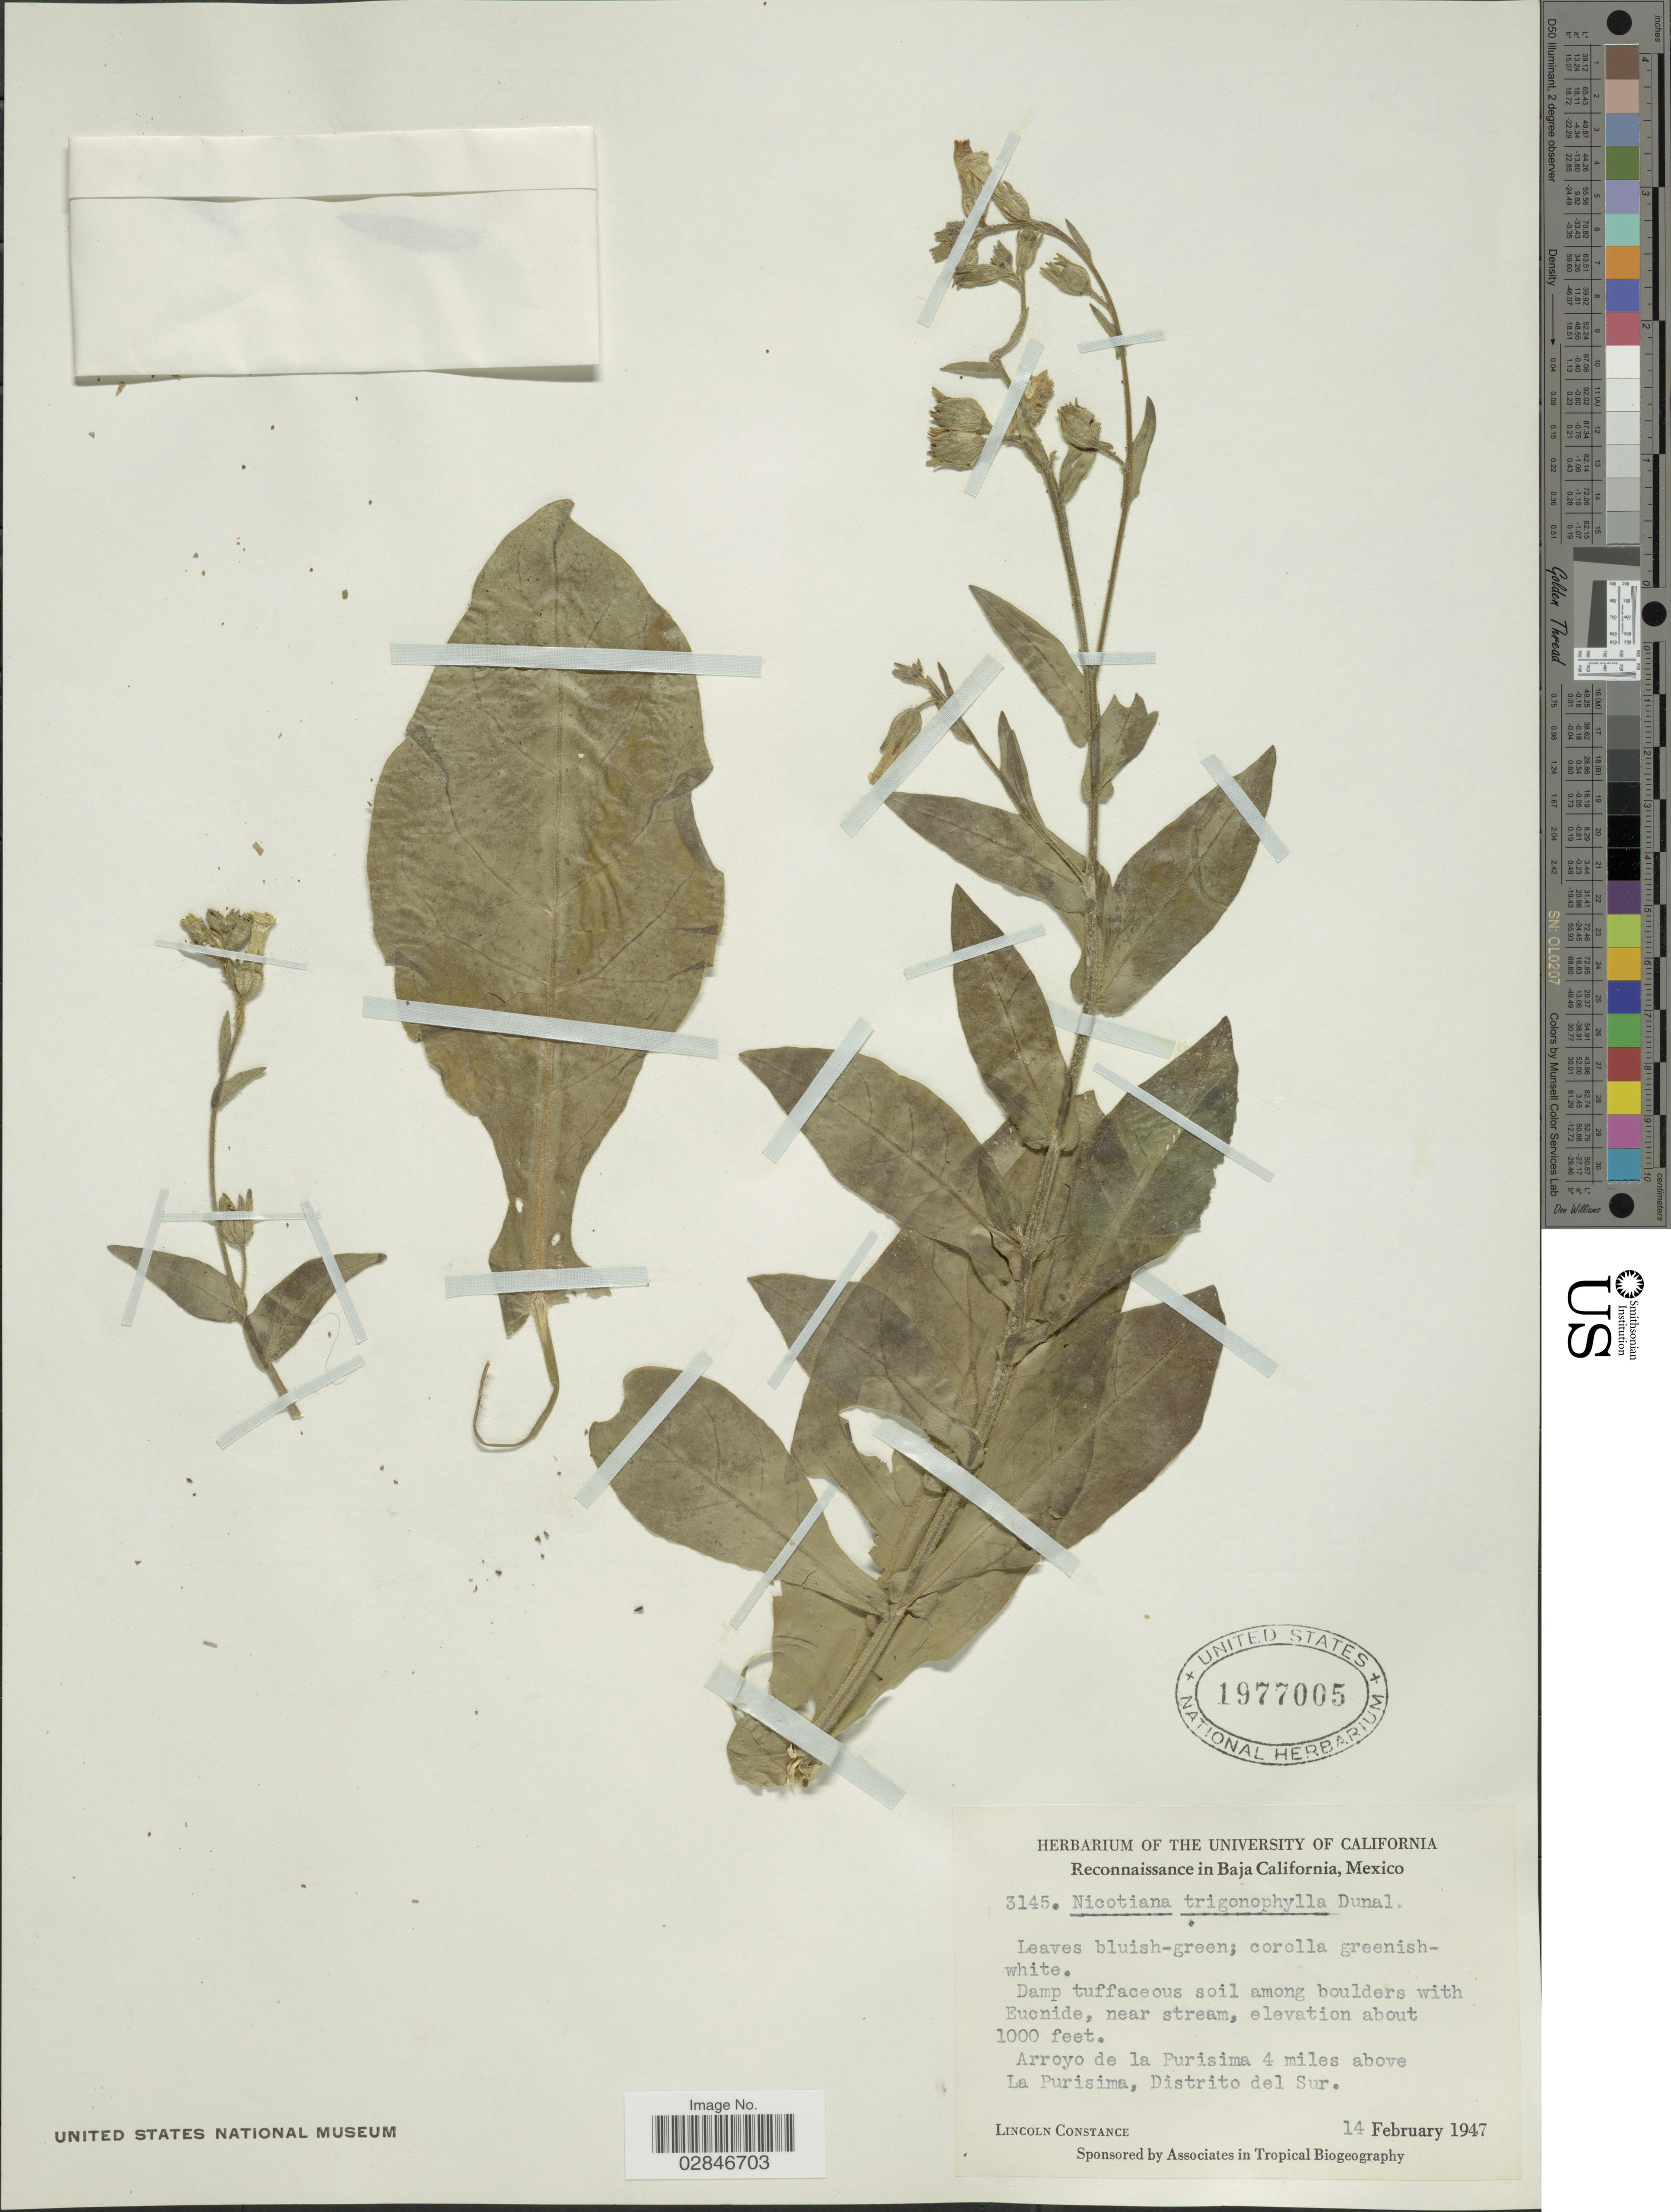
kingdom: Plantae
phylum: Tracheophyta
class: Magnoliopsida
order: Solanales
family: Solanaceae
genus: Nicotiana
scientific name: Nicotiana trigonophylla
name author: Dunal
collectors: L. Constance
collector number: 3145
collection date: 1947-02-14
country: Mexico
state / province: Baja California Sur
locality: Arroyo de la Purisima 4 miles above La Purisima, Distrito del Sur.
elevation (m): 305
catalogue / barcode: US 1977005